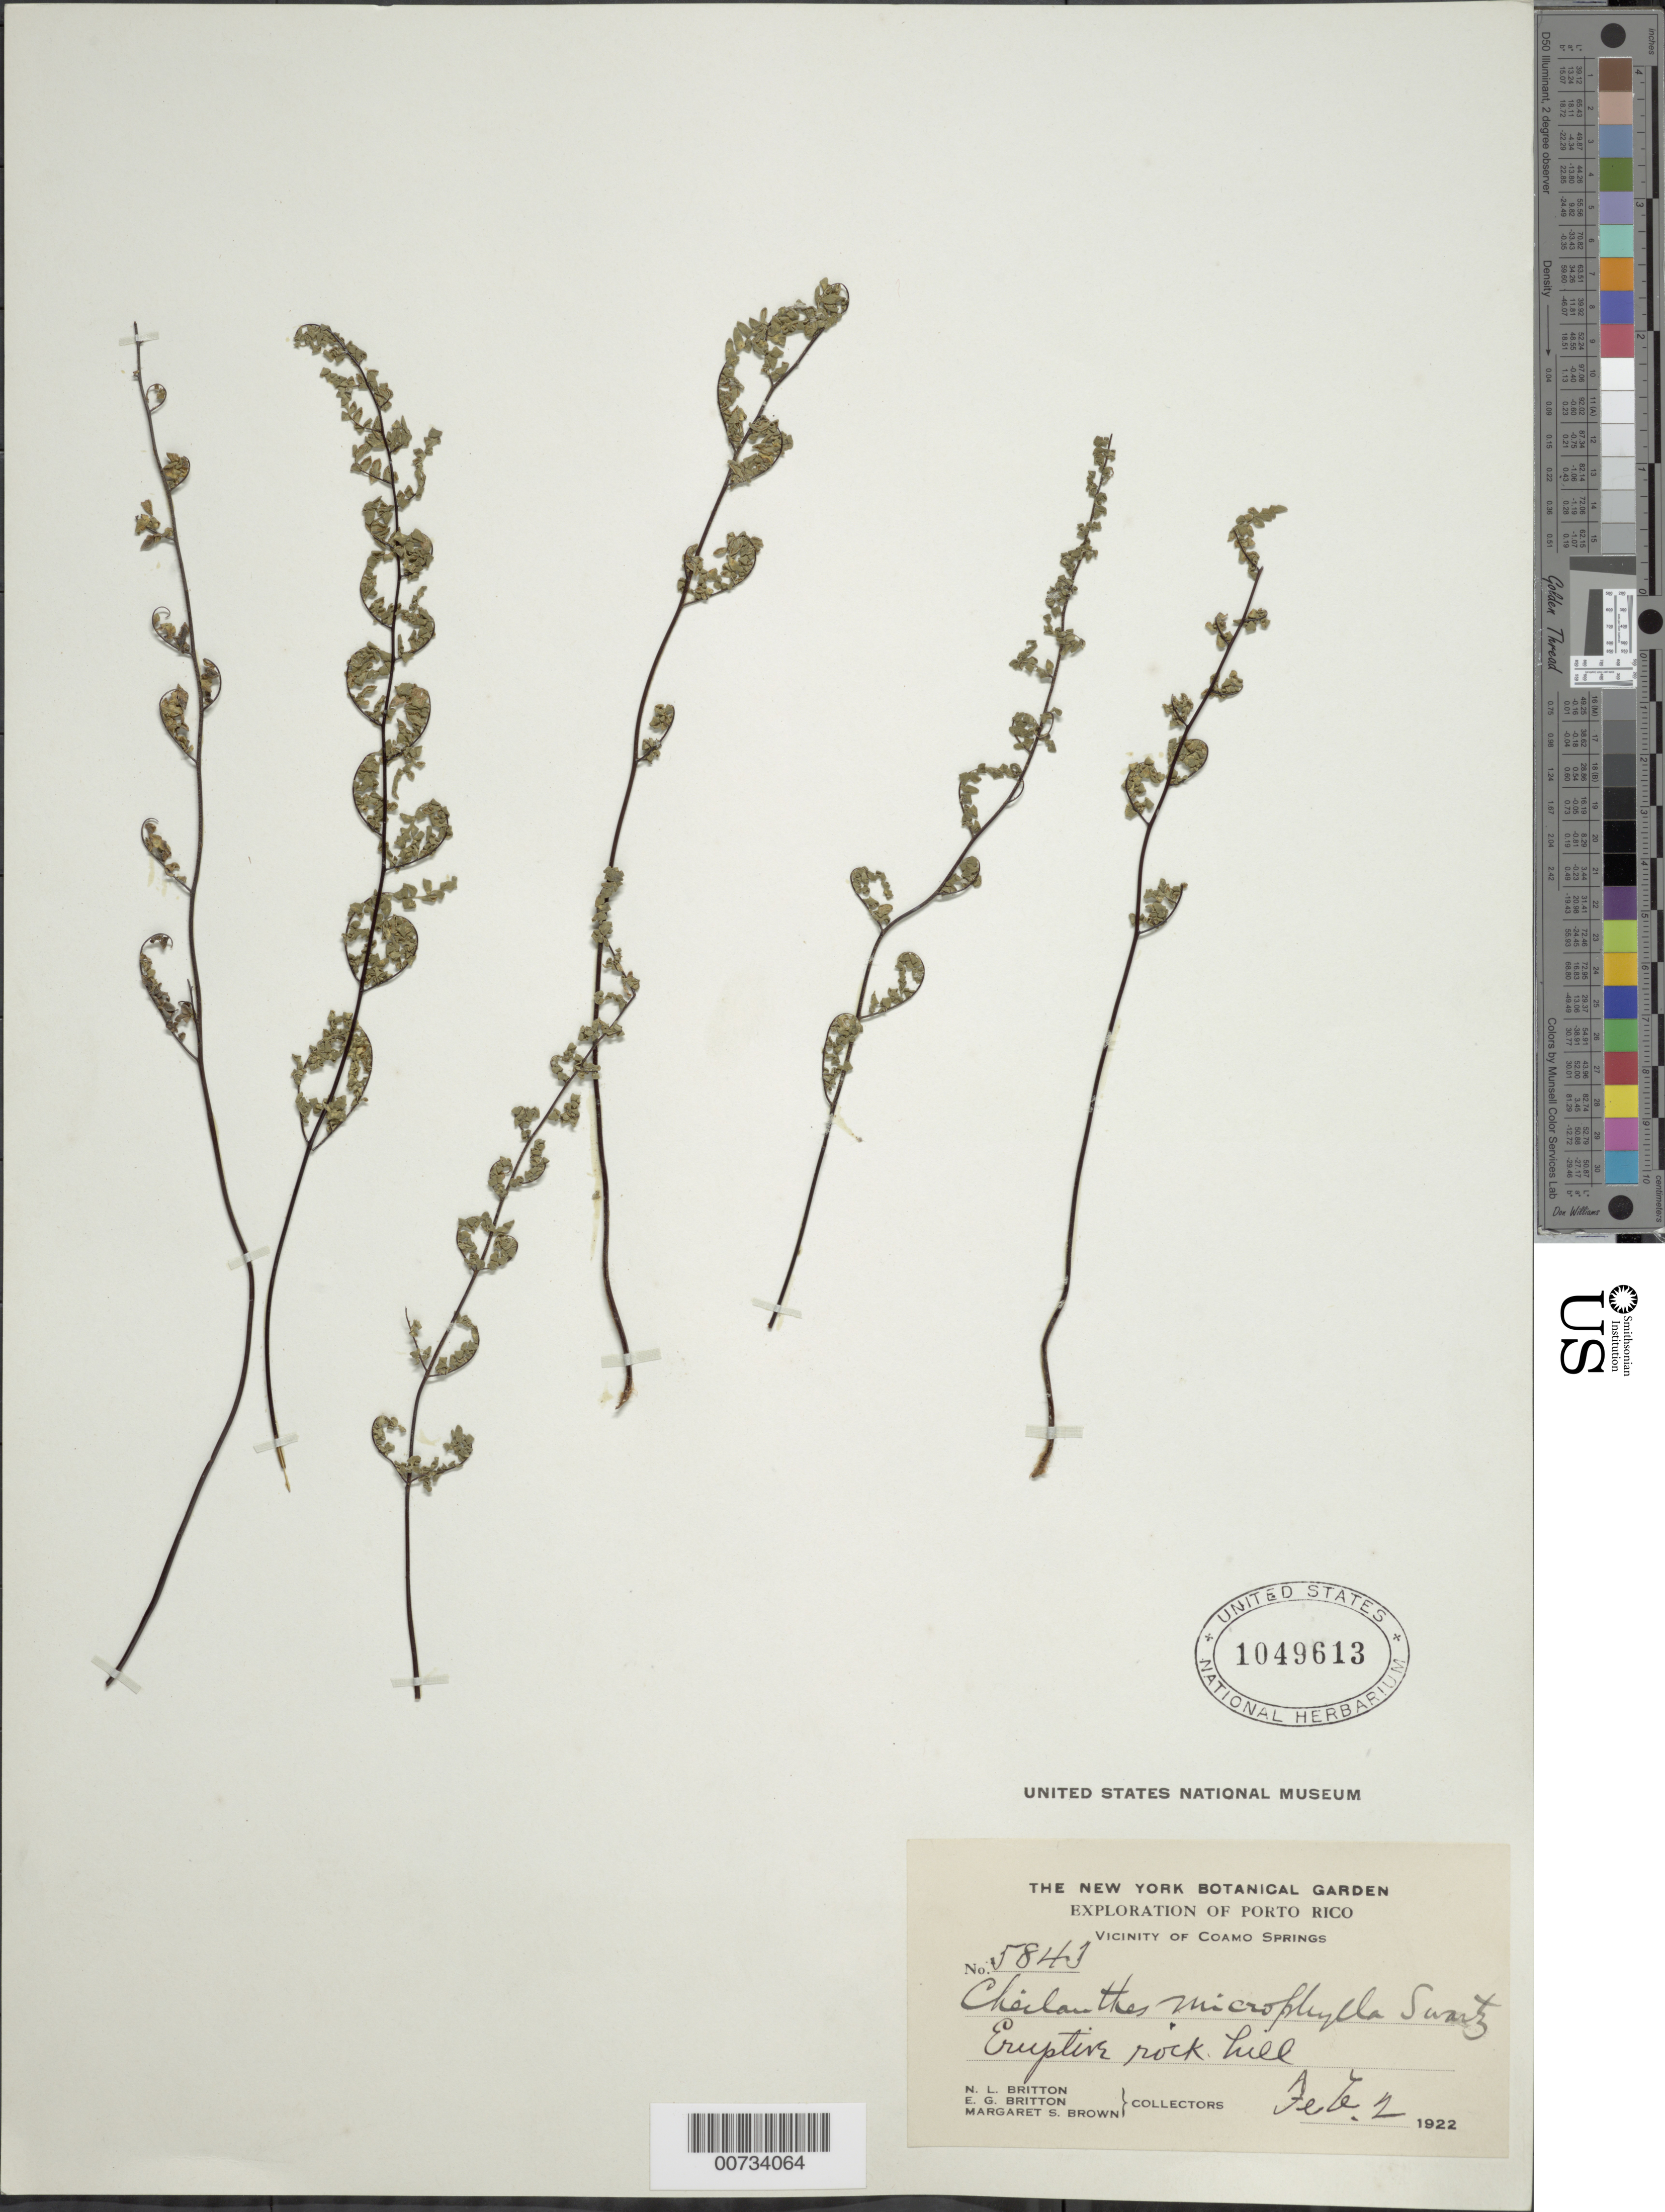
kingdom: Plantae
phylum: Tracheophyta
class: Polypodiopsida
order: Polypodiales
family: Pteridaceae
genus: Myriopteris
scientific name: Myriopteris microphylla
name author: (Sw.) Grusz & Windham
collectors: N. Britton, E. G. Britton & M. S. Brown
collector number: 5843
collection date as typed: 02 Feb 1922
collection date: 1922-02-02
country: Puerto Rico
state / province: Coamo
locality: Coamo Springs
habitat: Eruptive rock hill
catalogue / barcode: US 1049613